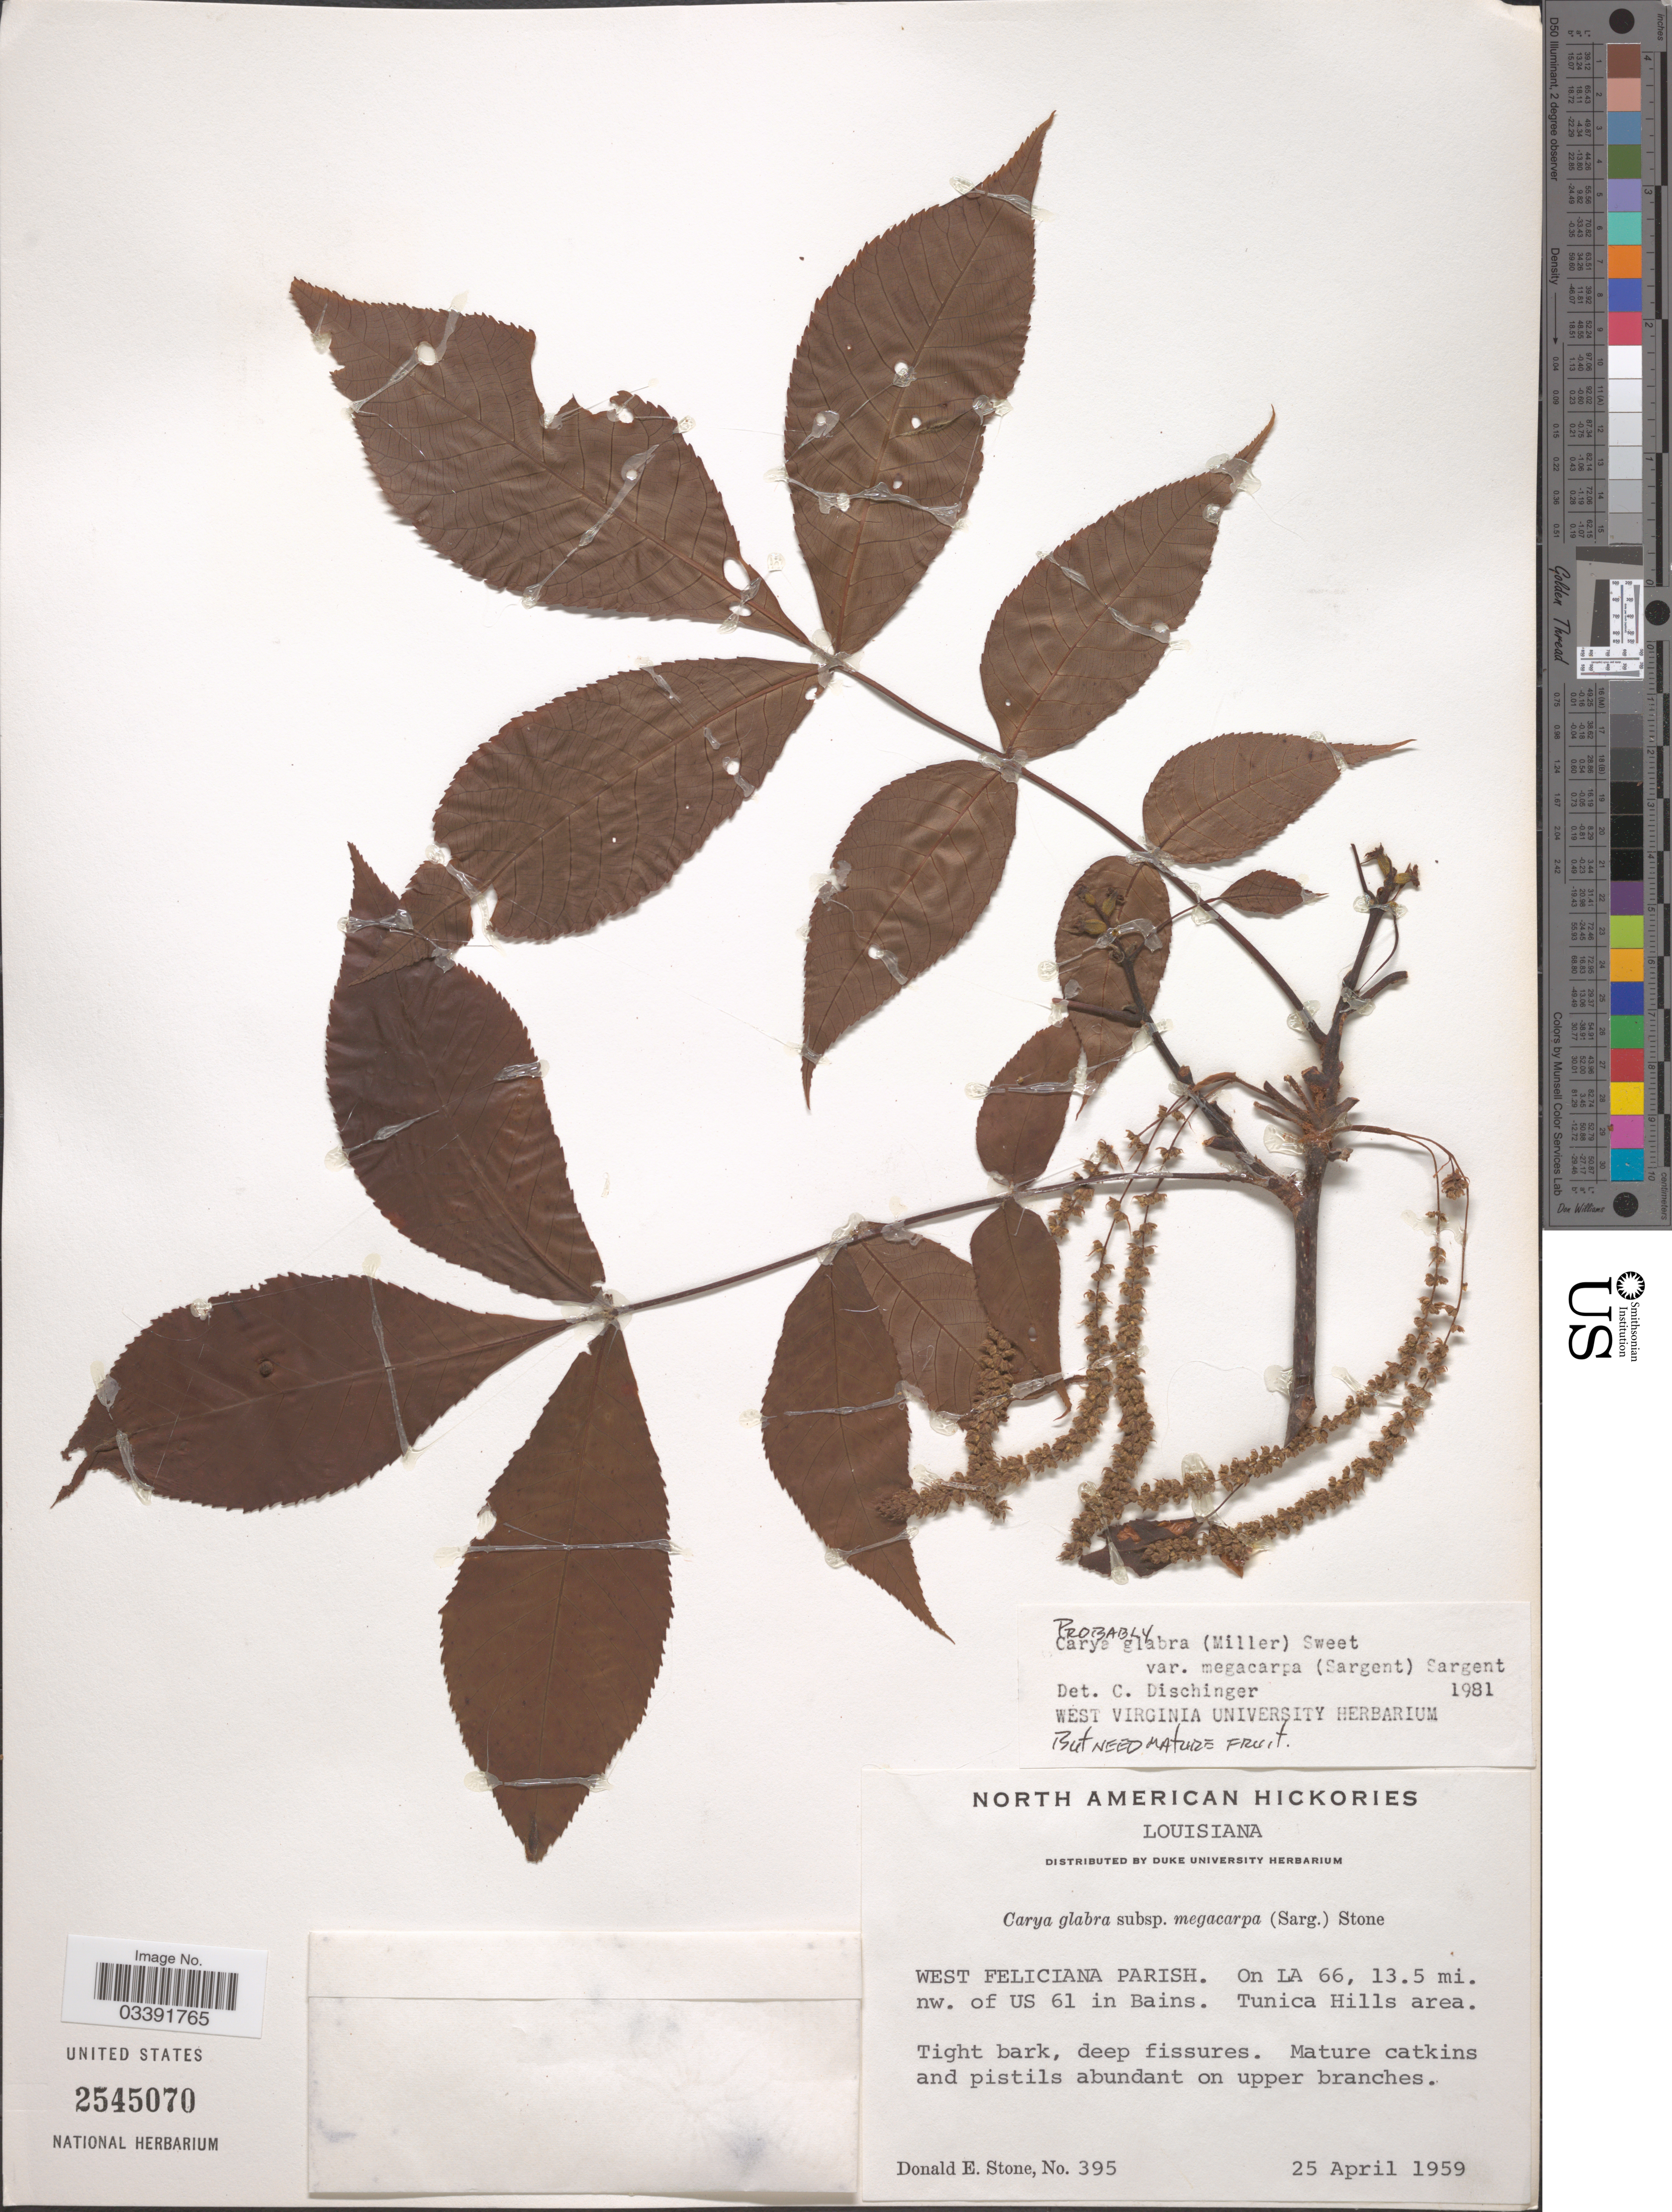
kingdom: Plantae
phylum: Tracheophyta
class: Magnoliopsida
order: Fagales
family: Juglandaceae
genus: Carya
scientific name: Carya glabra var. megacarpa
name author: (Sarg.) Sarg.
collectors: D. Stone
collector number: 395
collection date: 1959-04-25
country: United States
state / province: Louisiana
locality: West Feliciana Parish. On LA 66, 13.5 mi. nw. of US 61 in Bains. Tunica Hills area.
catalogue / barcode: US 2545070